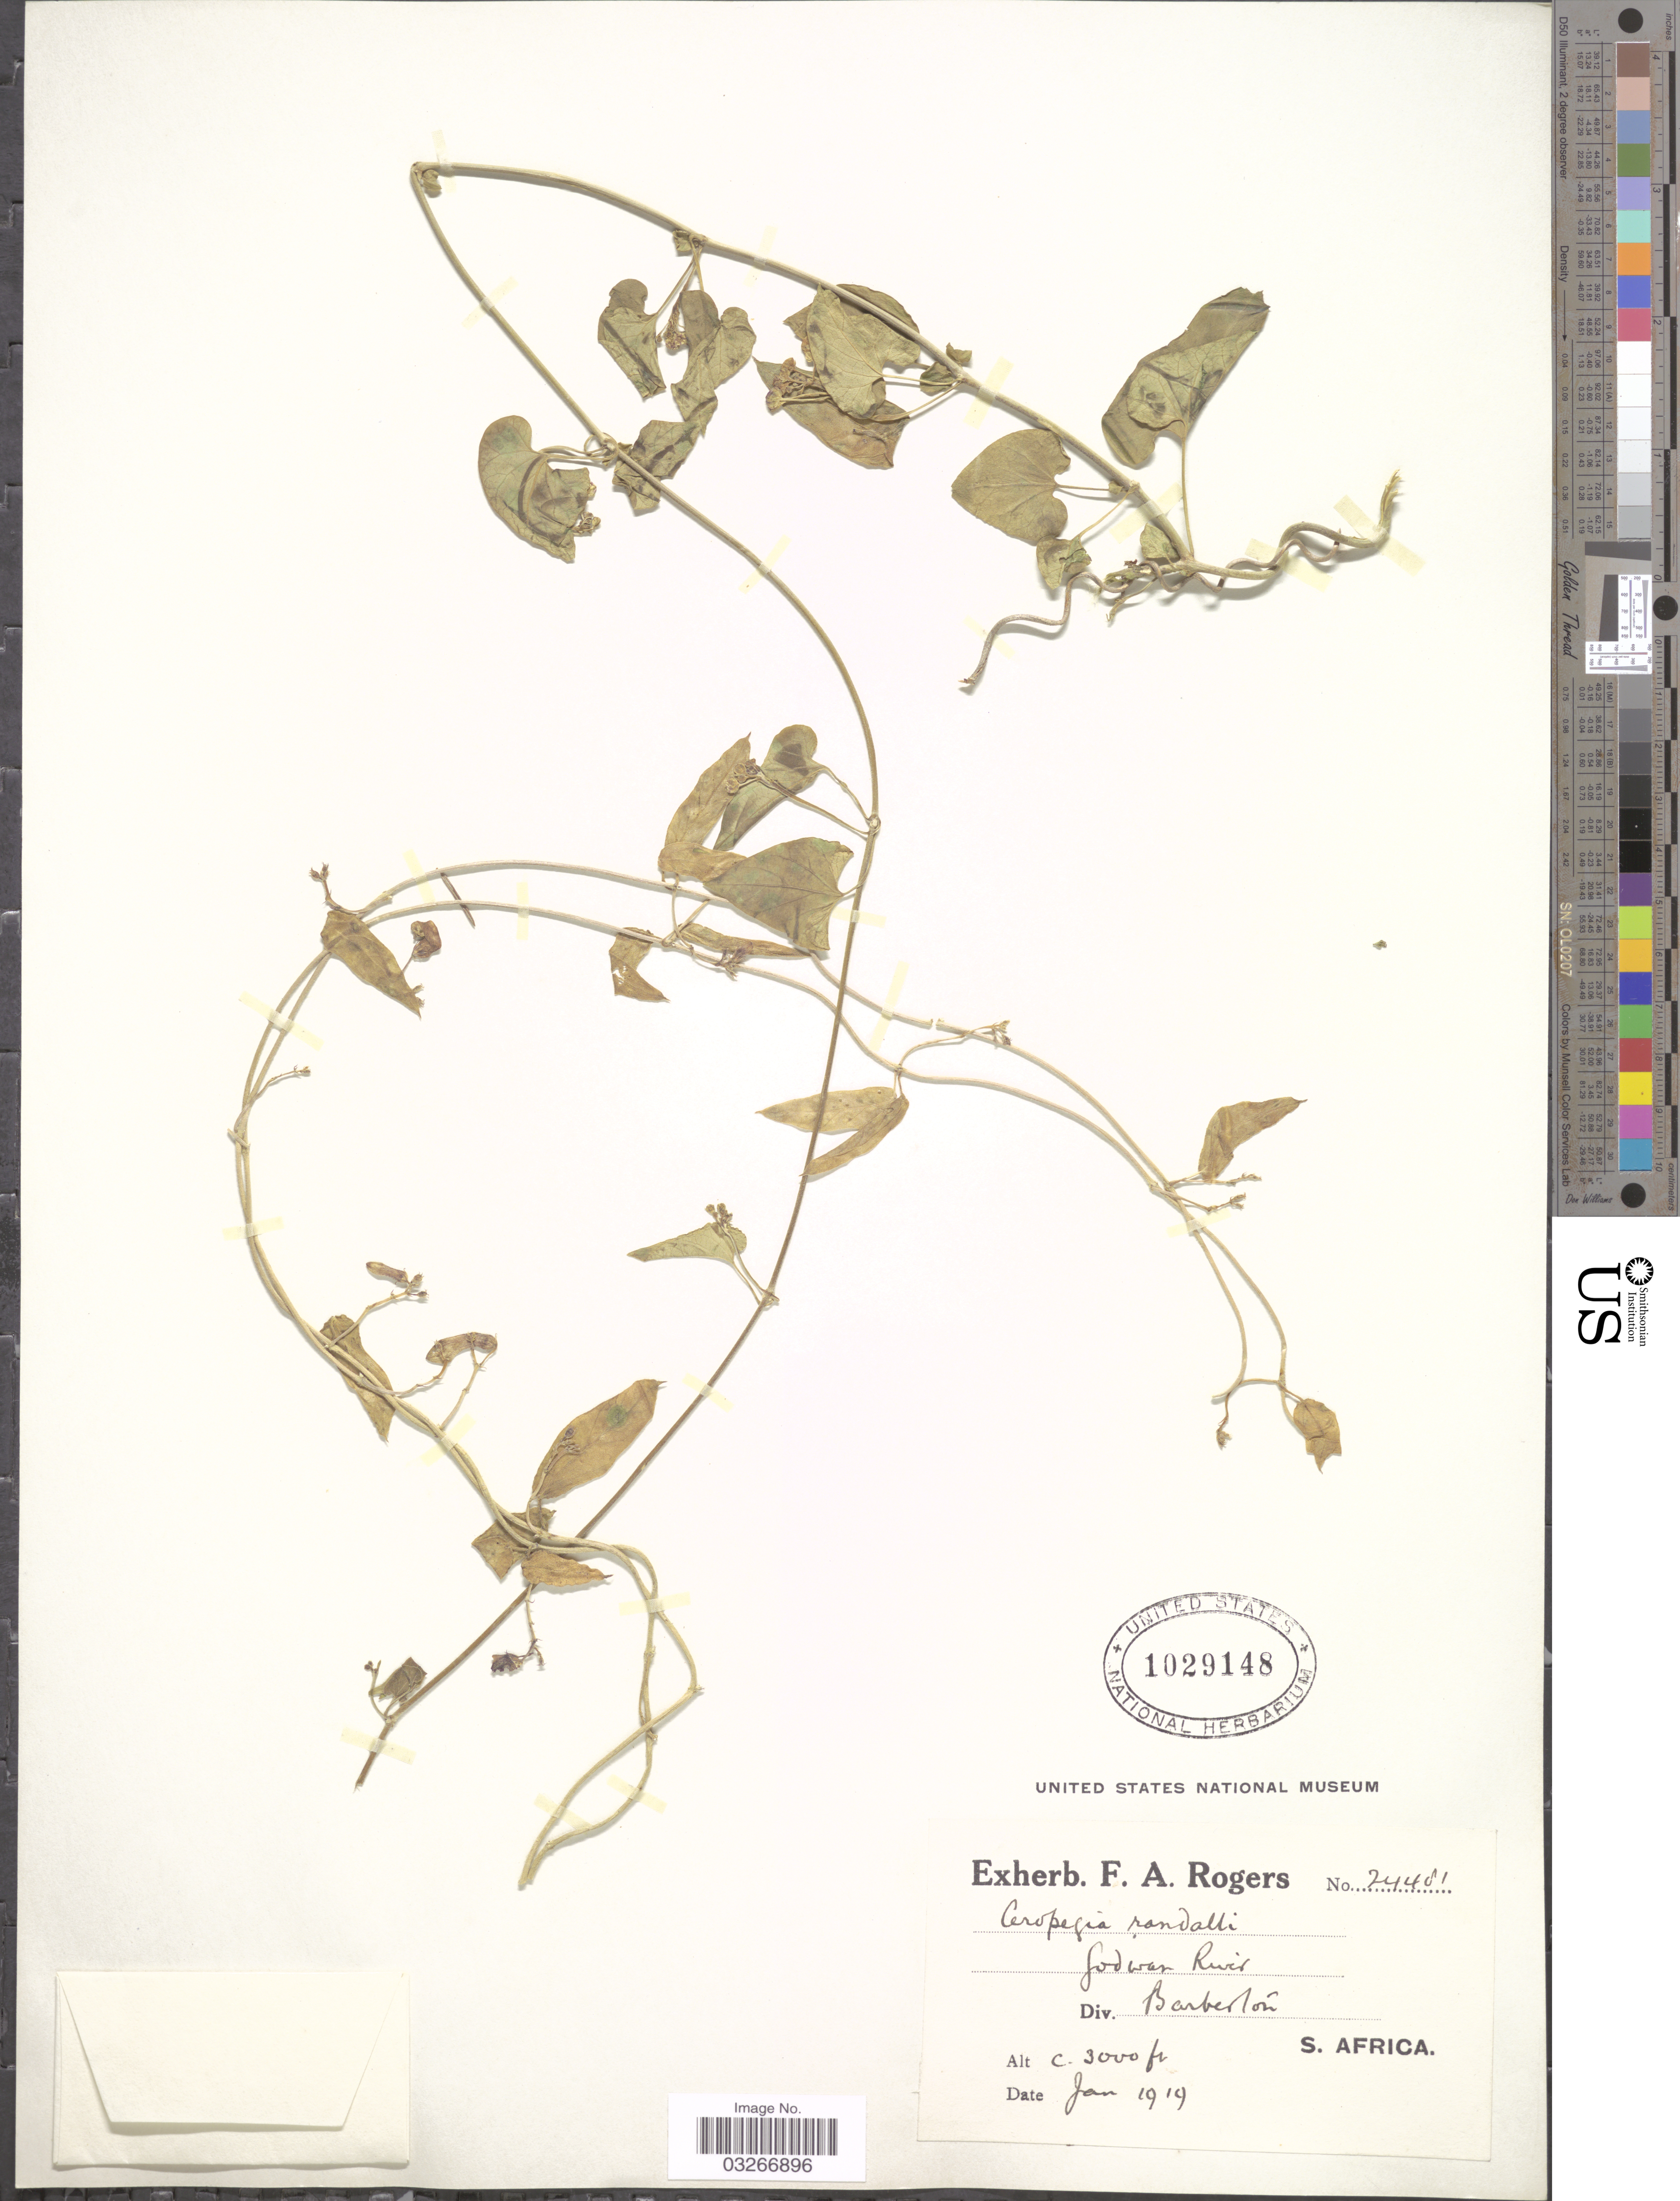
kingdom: Plantae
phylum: Tracheophyta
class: Magnoliopsida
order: Gentianales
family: Apocynaceae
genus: Ceropegia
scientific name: Ceropegia rendallii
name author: N.E. Br.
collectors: ex herb. F. A. Rogers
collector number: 24481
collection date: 1919-01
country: South Africa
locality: Godwan River. Div. Barbertón. S. Africa.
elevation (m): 914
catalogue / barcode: US 1029148